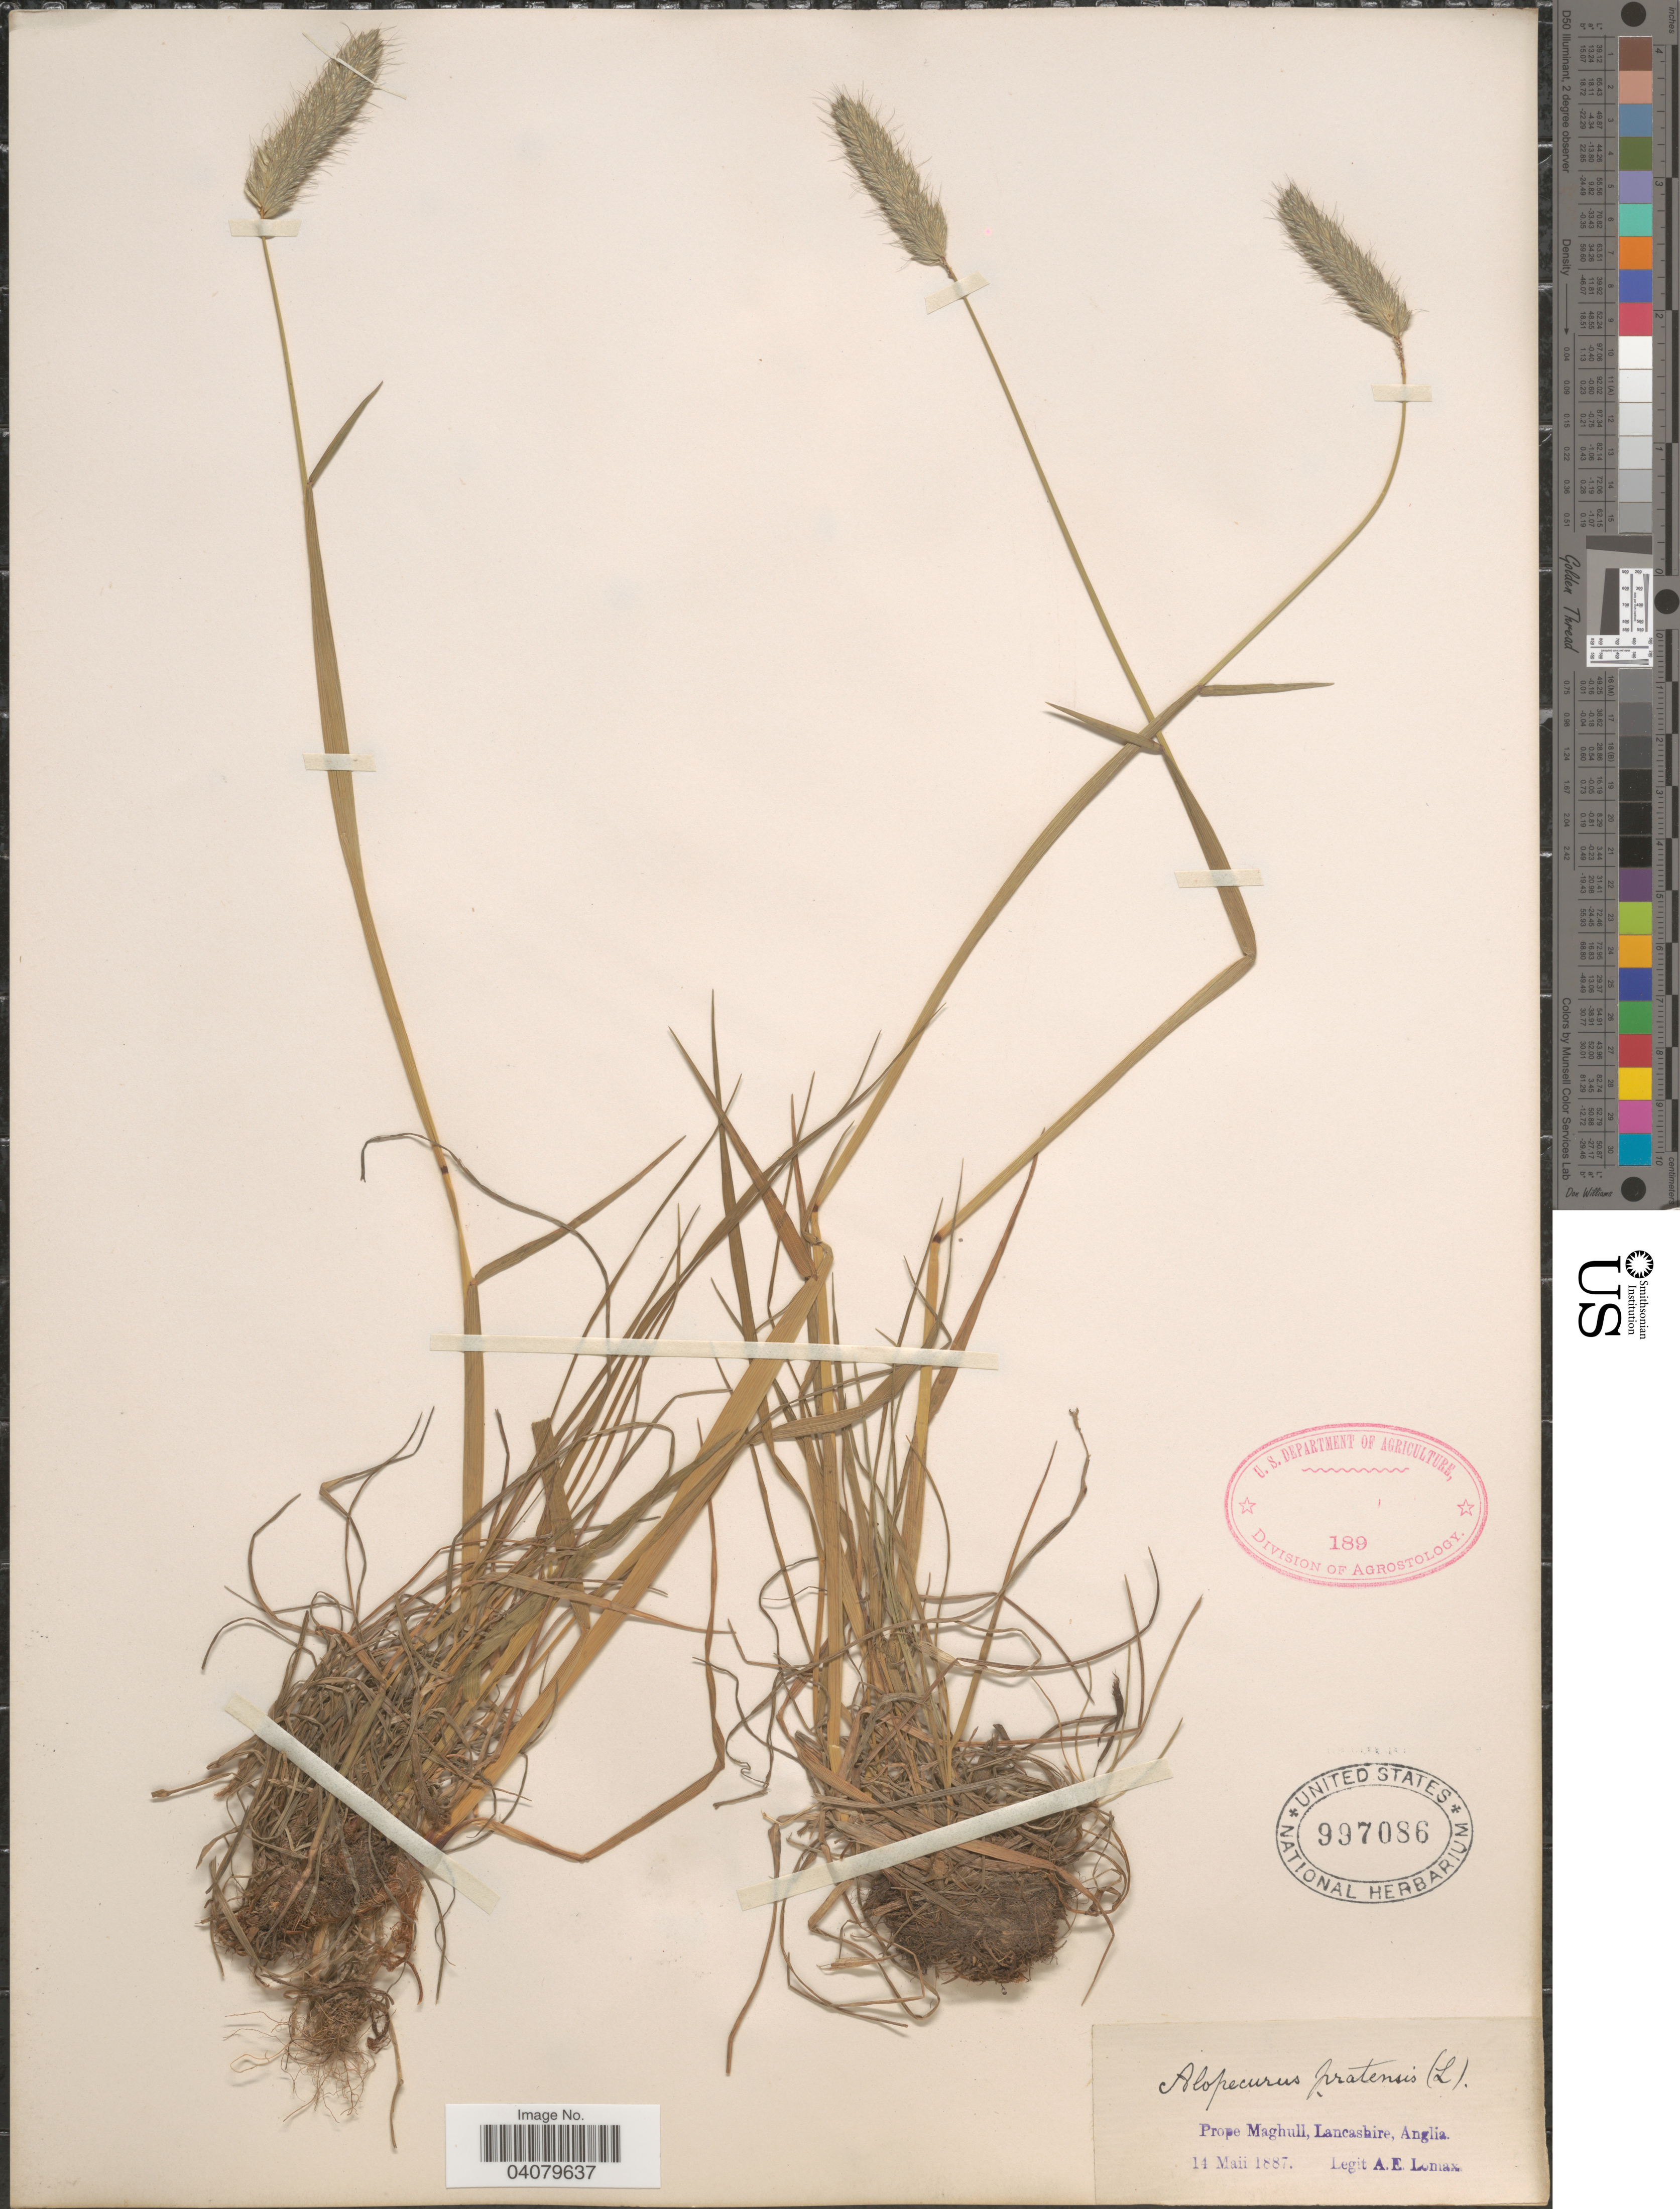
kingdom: Plantae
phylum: Tracheophyta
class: Liliopsida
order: Poales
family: Poaceae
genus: Alopecurus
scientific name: Alopecurus pratensis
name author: L.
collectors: A. Lomax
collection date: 1887-05-14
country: United Kingdom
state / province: England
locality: Prope Maghull, Lancashire, Anglia.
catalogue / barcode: US 997086